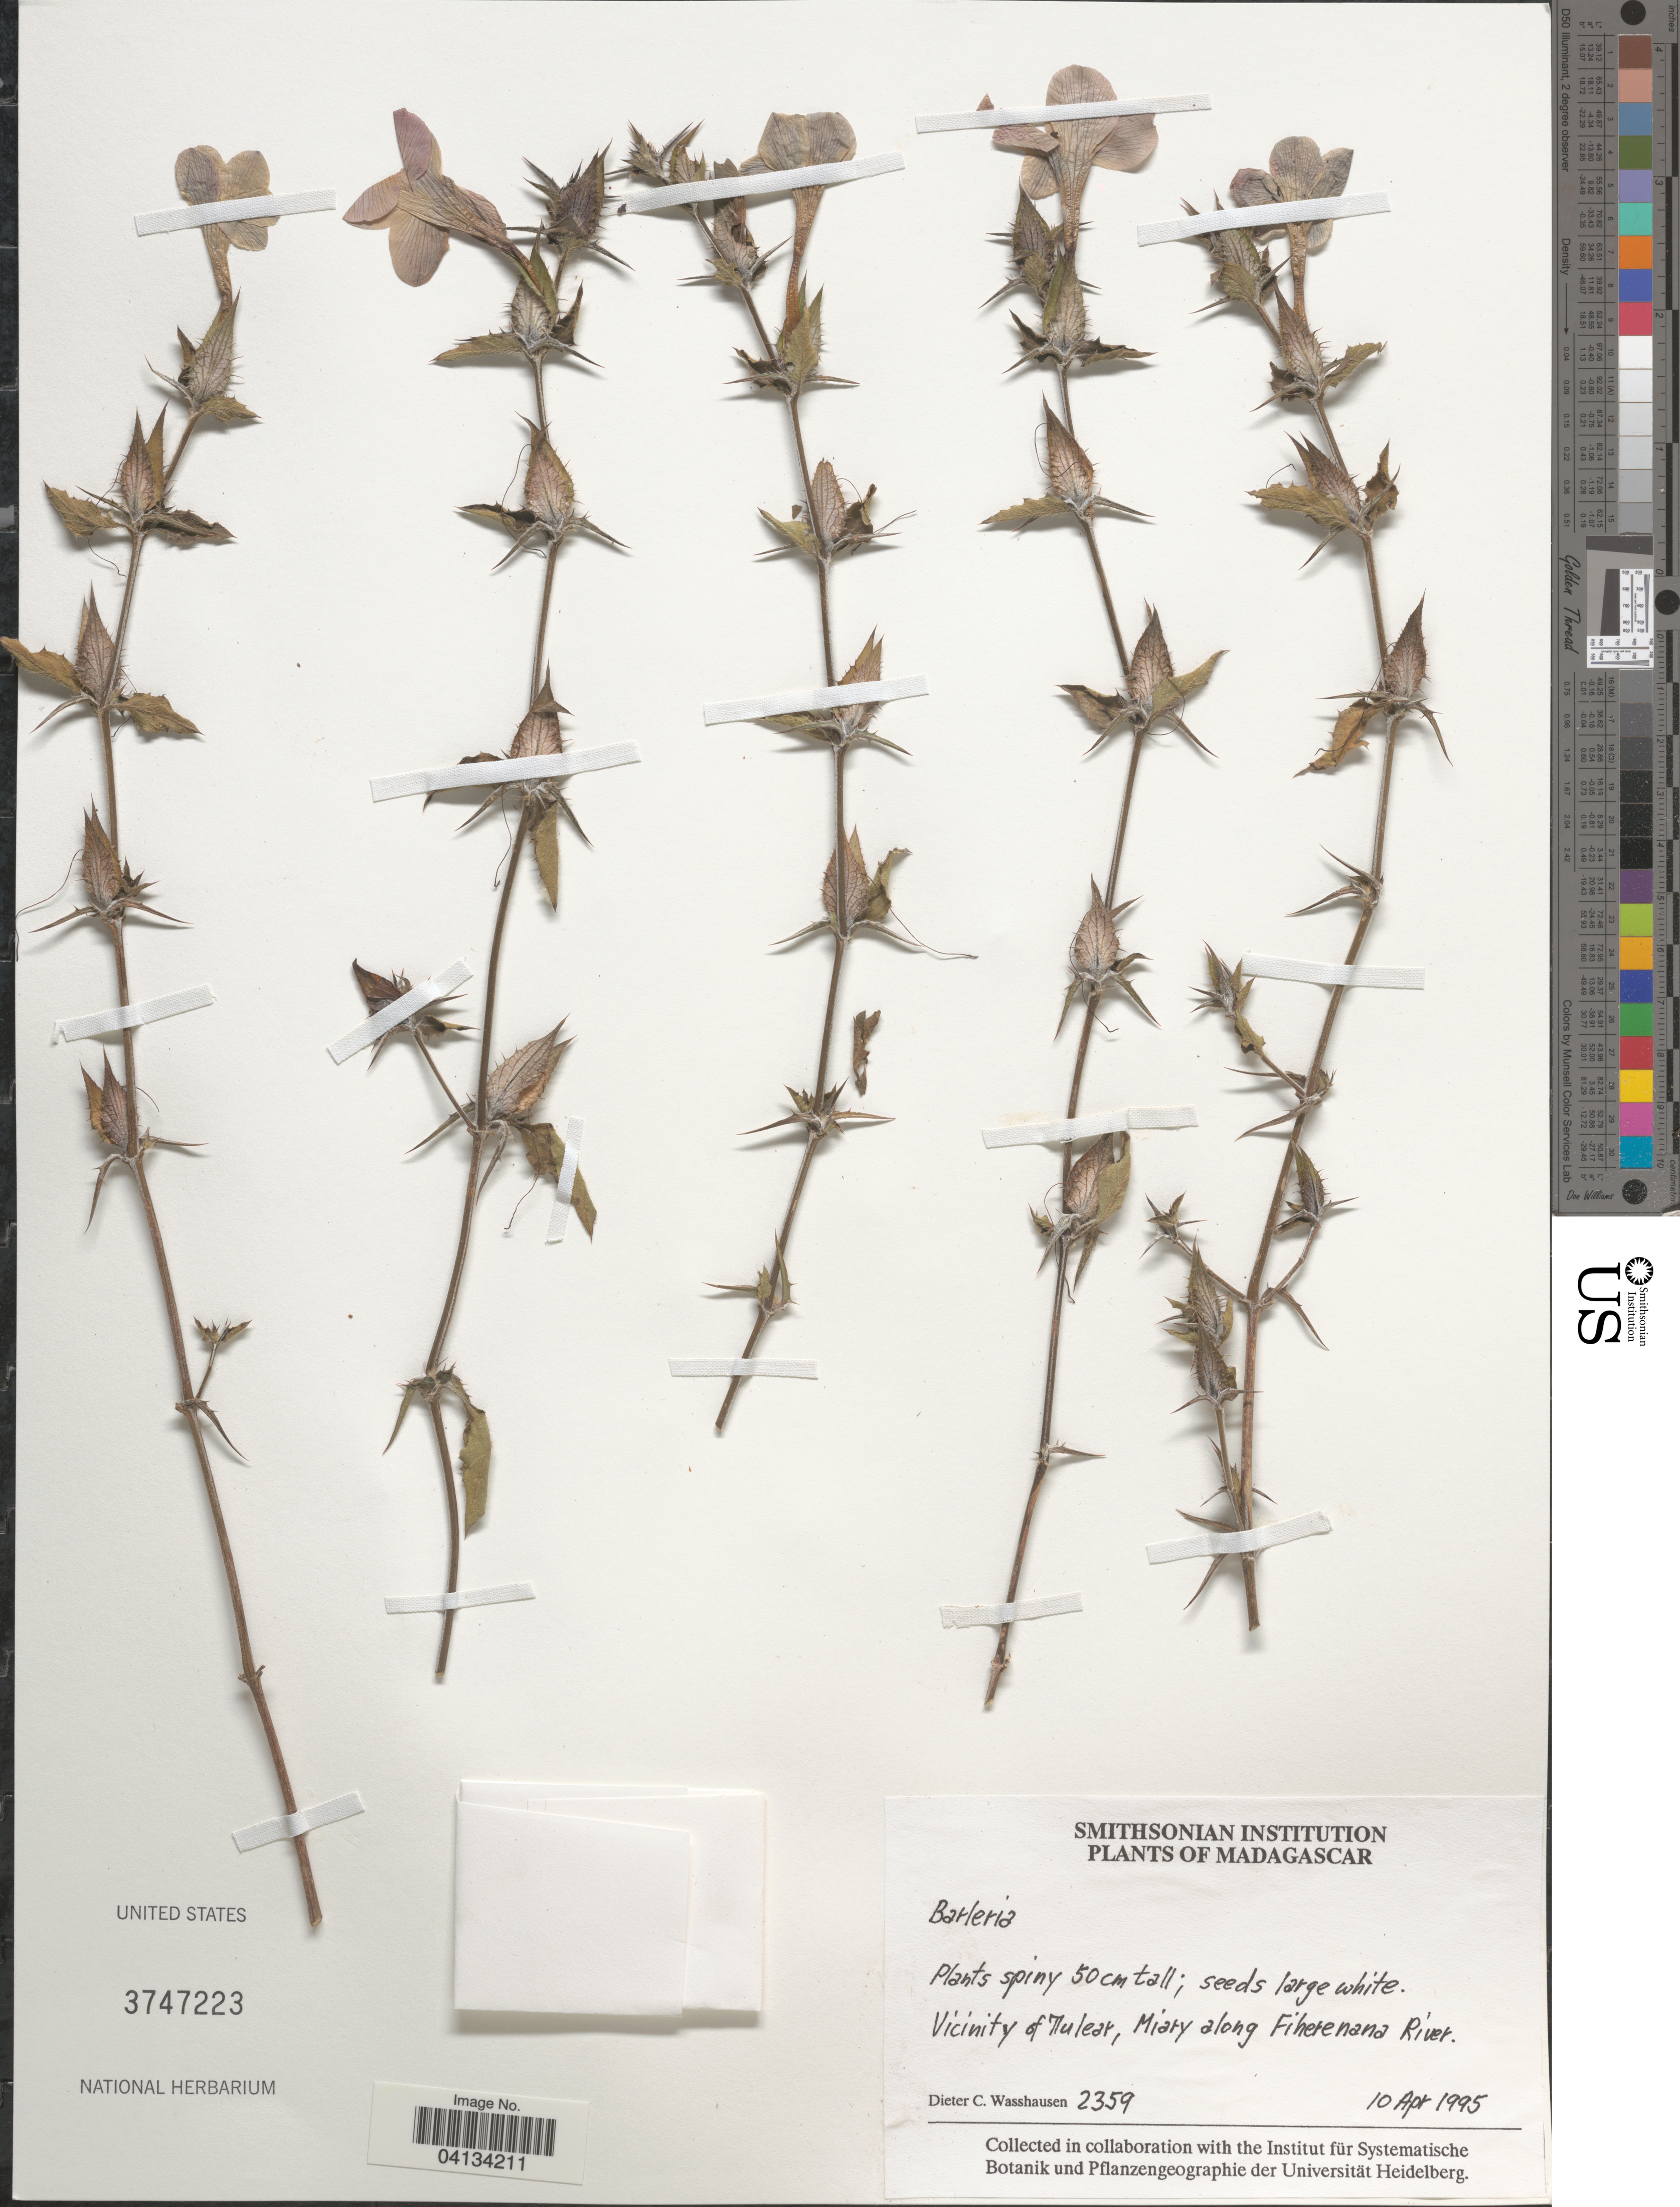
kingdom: Plantae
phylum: Tracheophyta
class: Magnoliopsida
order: Lamiales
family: Acanthaceae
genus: Barleria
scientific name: Barleria sp.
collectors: D. C. Wasshausen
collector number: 2359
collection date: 1995-04-10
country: Madagascar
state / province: Atsimo-Andrefana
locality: Vicinity of Tulear, Miaty along Fiherenana River.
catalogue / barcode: US 3747223